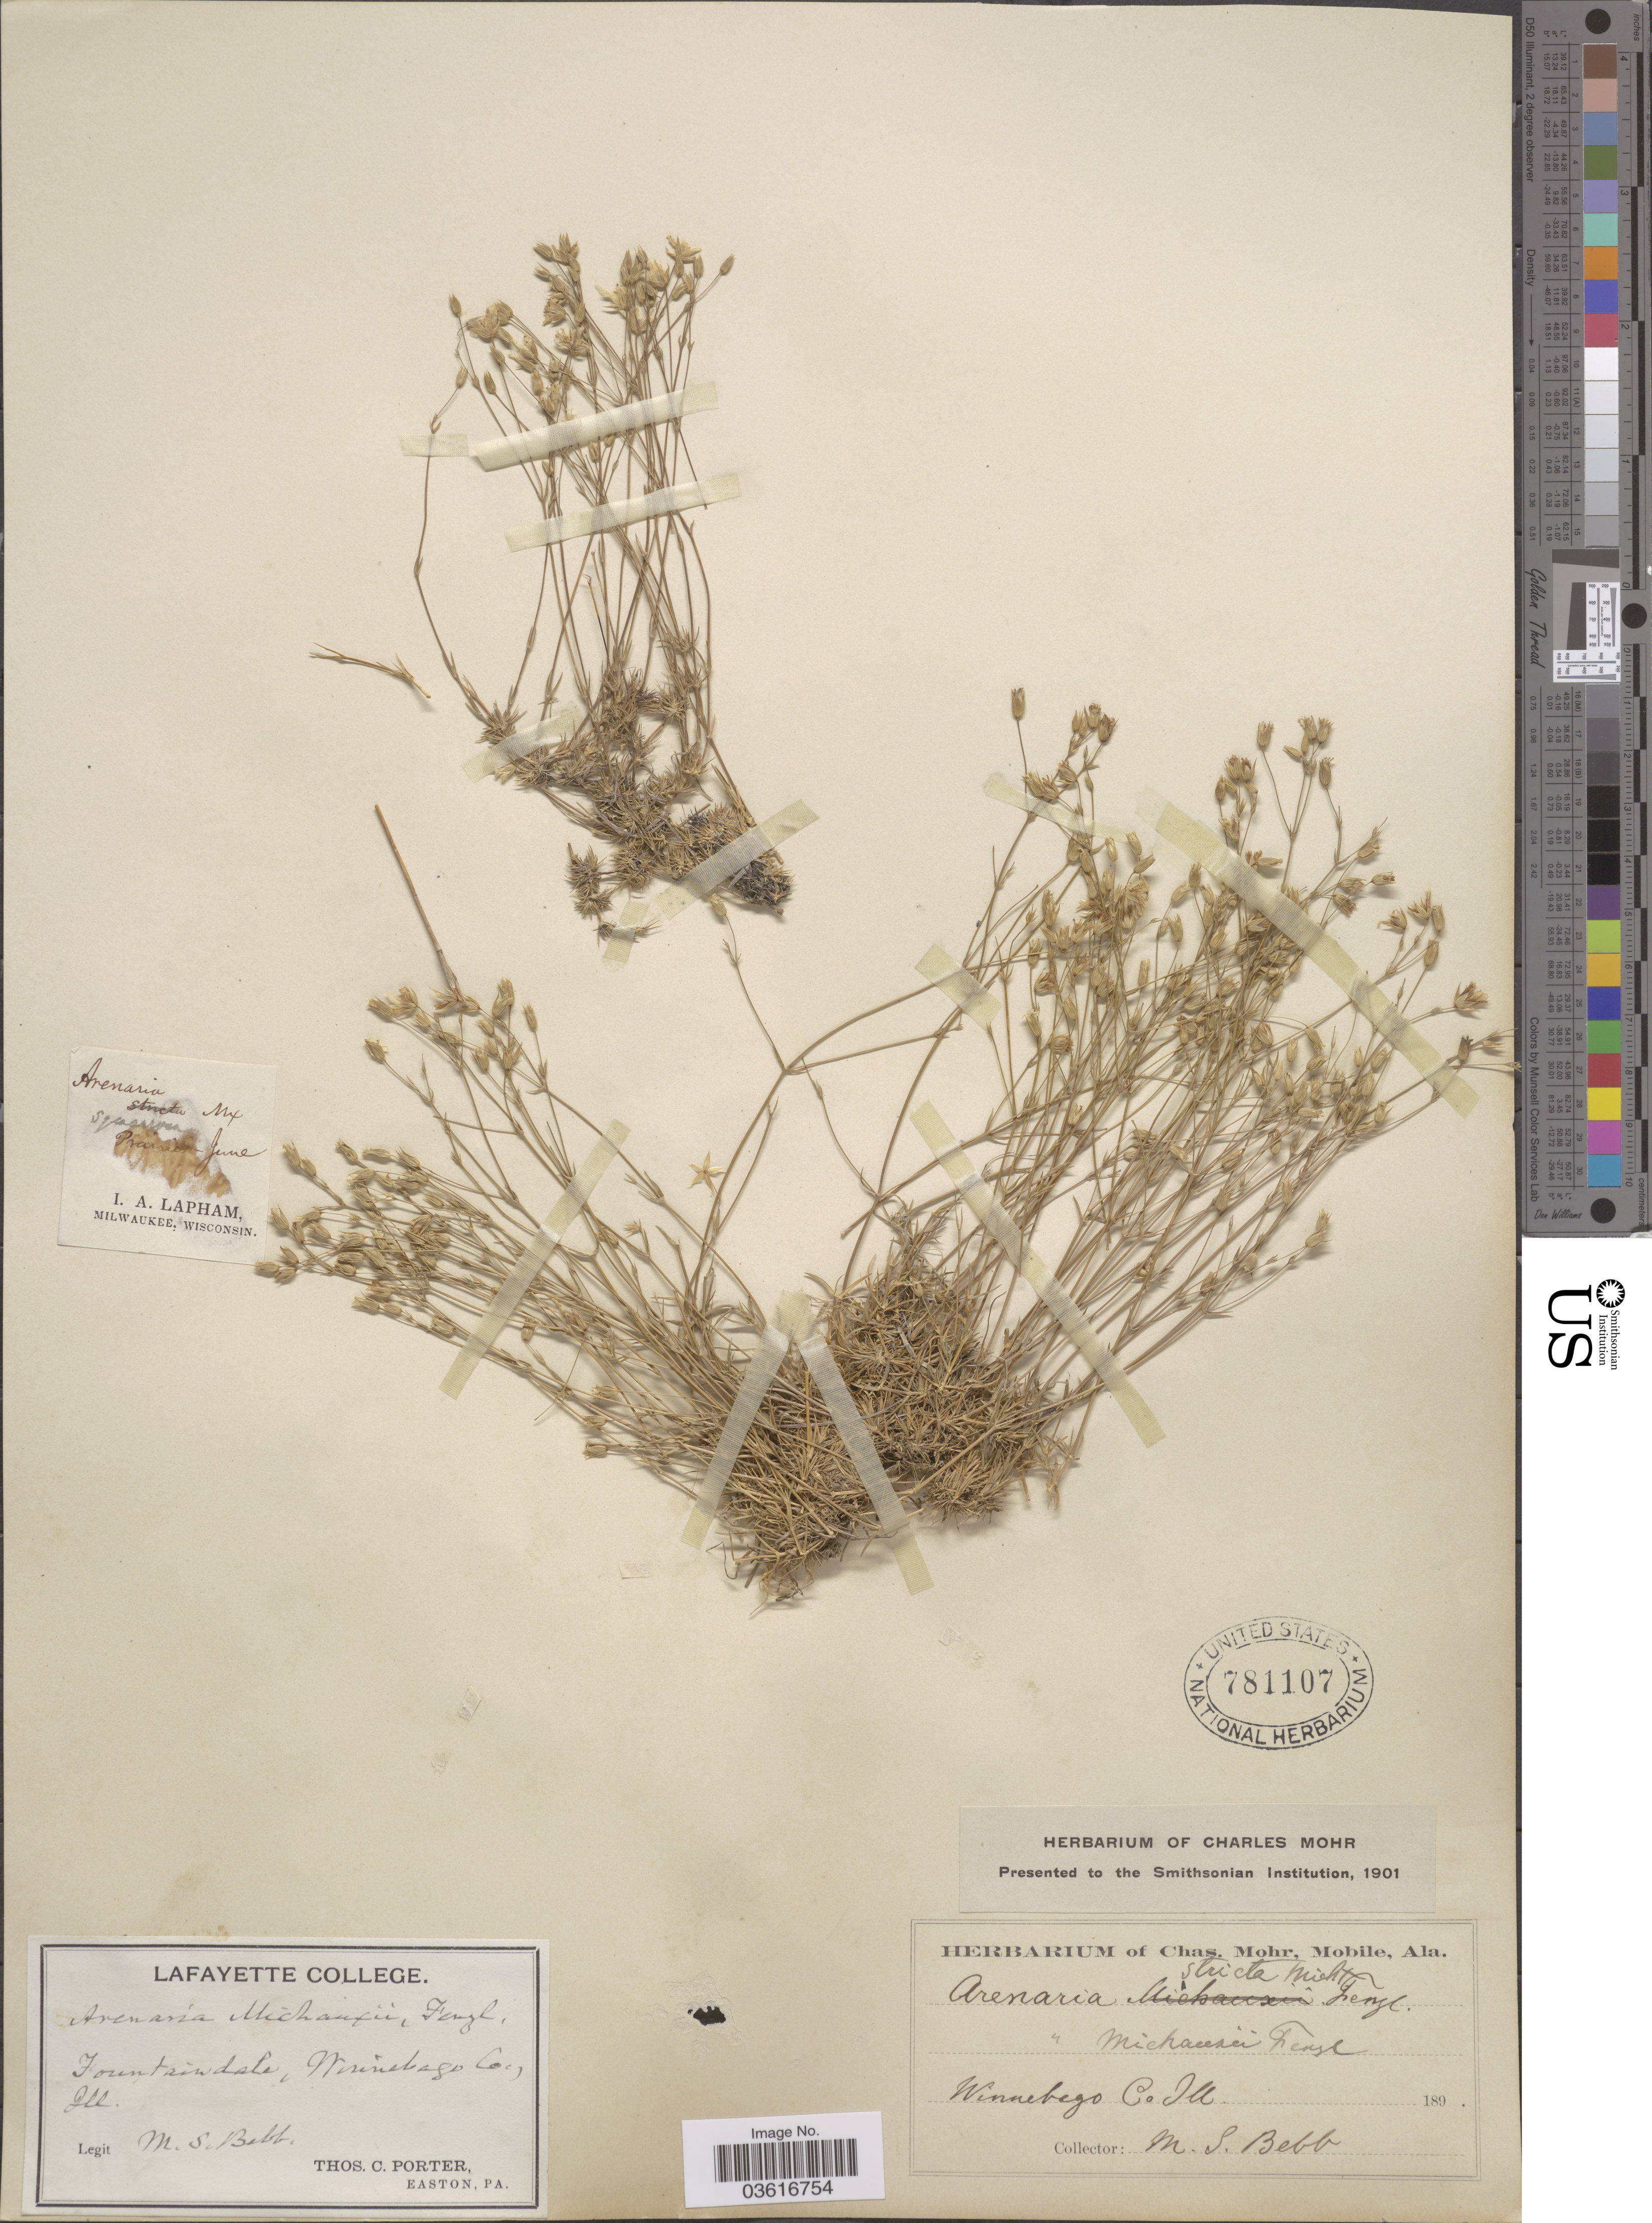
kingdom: Plantae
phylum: Tracheophyta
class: Magnoliopsida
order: Caryophyllales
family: Caryophyllaceae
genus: Minuartia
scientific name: Minuartia stricta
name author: (Sw.) Hiern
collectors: M. Bebb & T. Porter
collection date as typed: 189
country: United States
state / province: Illinois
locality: Fountaindale, Winnebago Co.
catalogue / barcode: US 781107